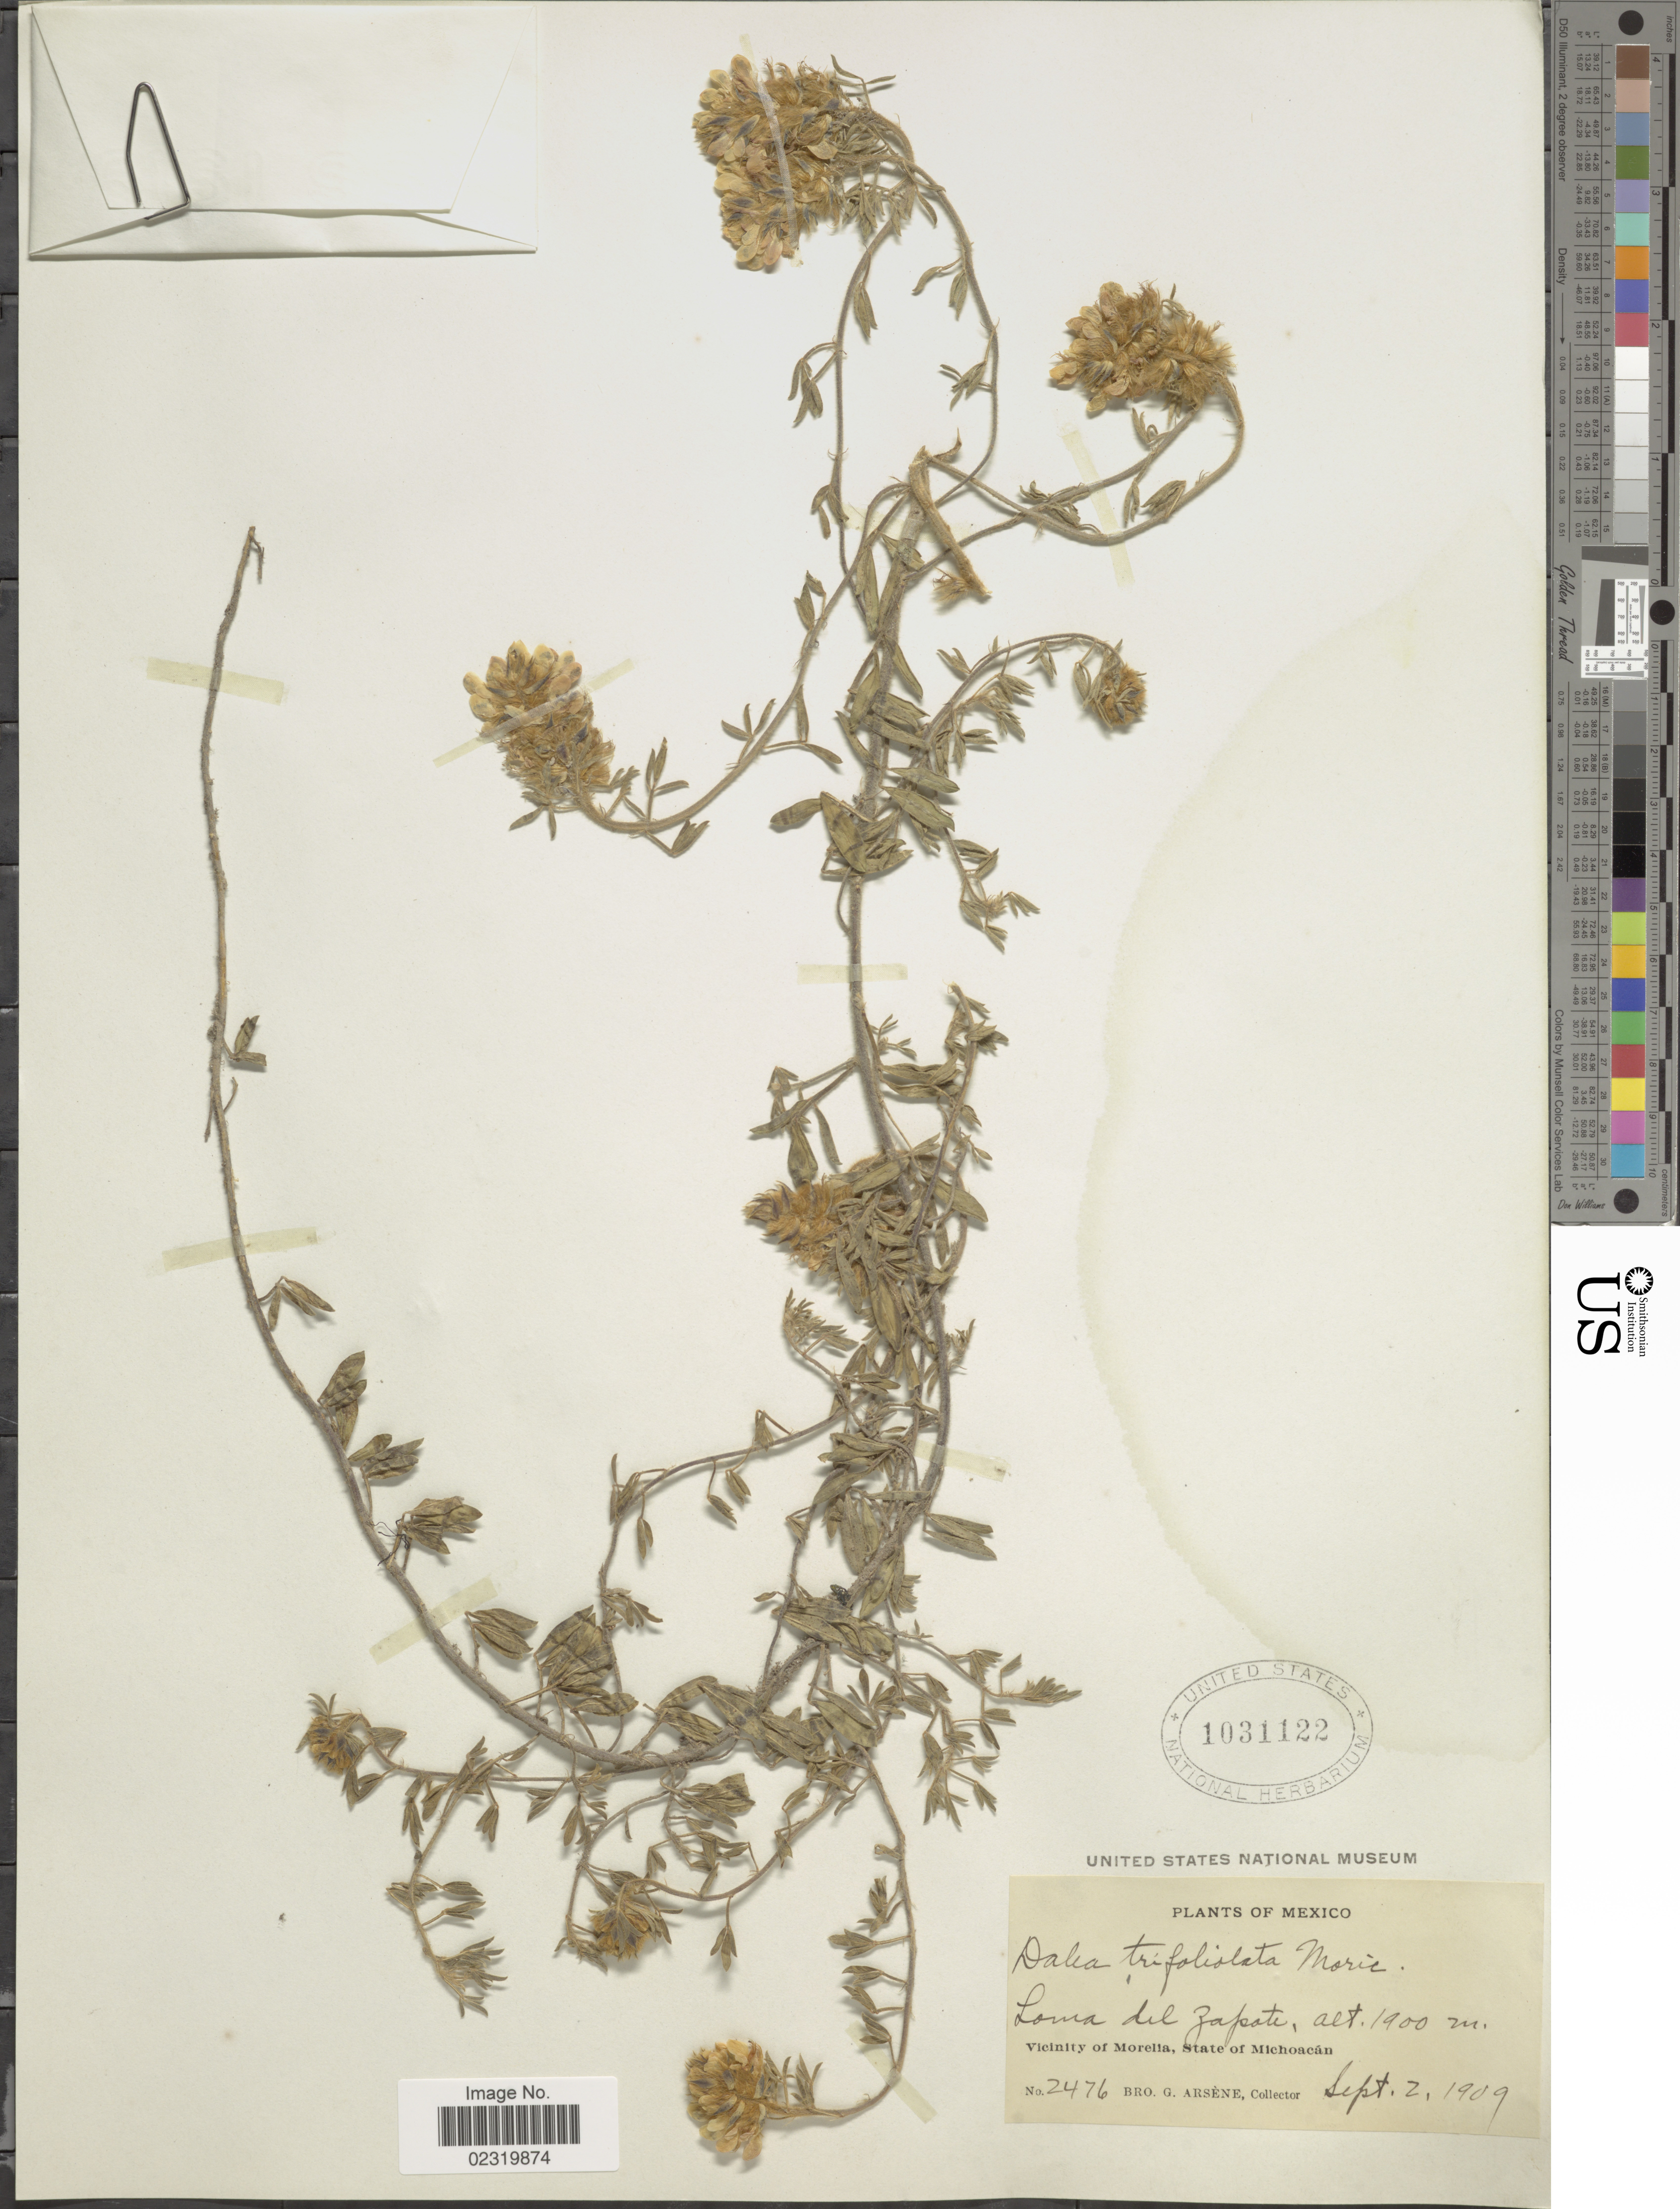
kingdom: Plantae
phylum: Tracheophyta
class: Magnoliopsida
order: Fabales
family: Fabaceae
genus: Dalea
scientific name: Dalea prostrata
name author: Ortega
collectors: Bro. G. Arsène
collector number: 2476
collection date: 1909-09-02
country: Mexico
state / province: Michoacán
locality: Loma del Zapate. Vicinity of Morelia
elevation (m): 1900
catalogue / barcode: US 1031122